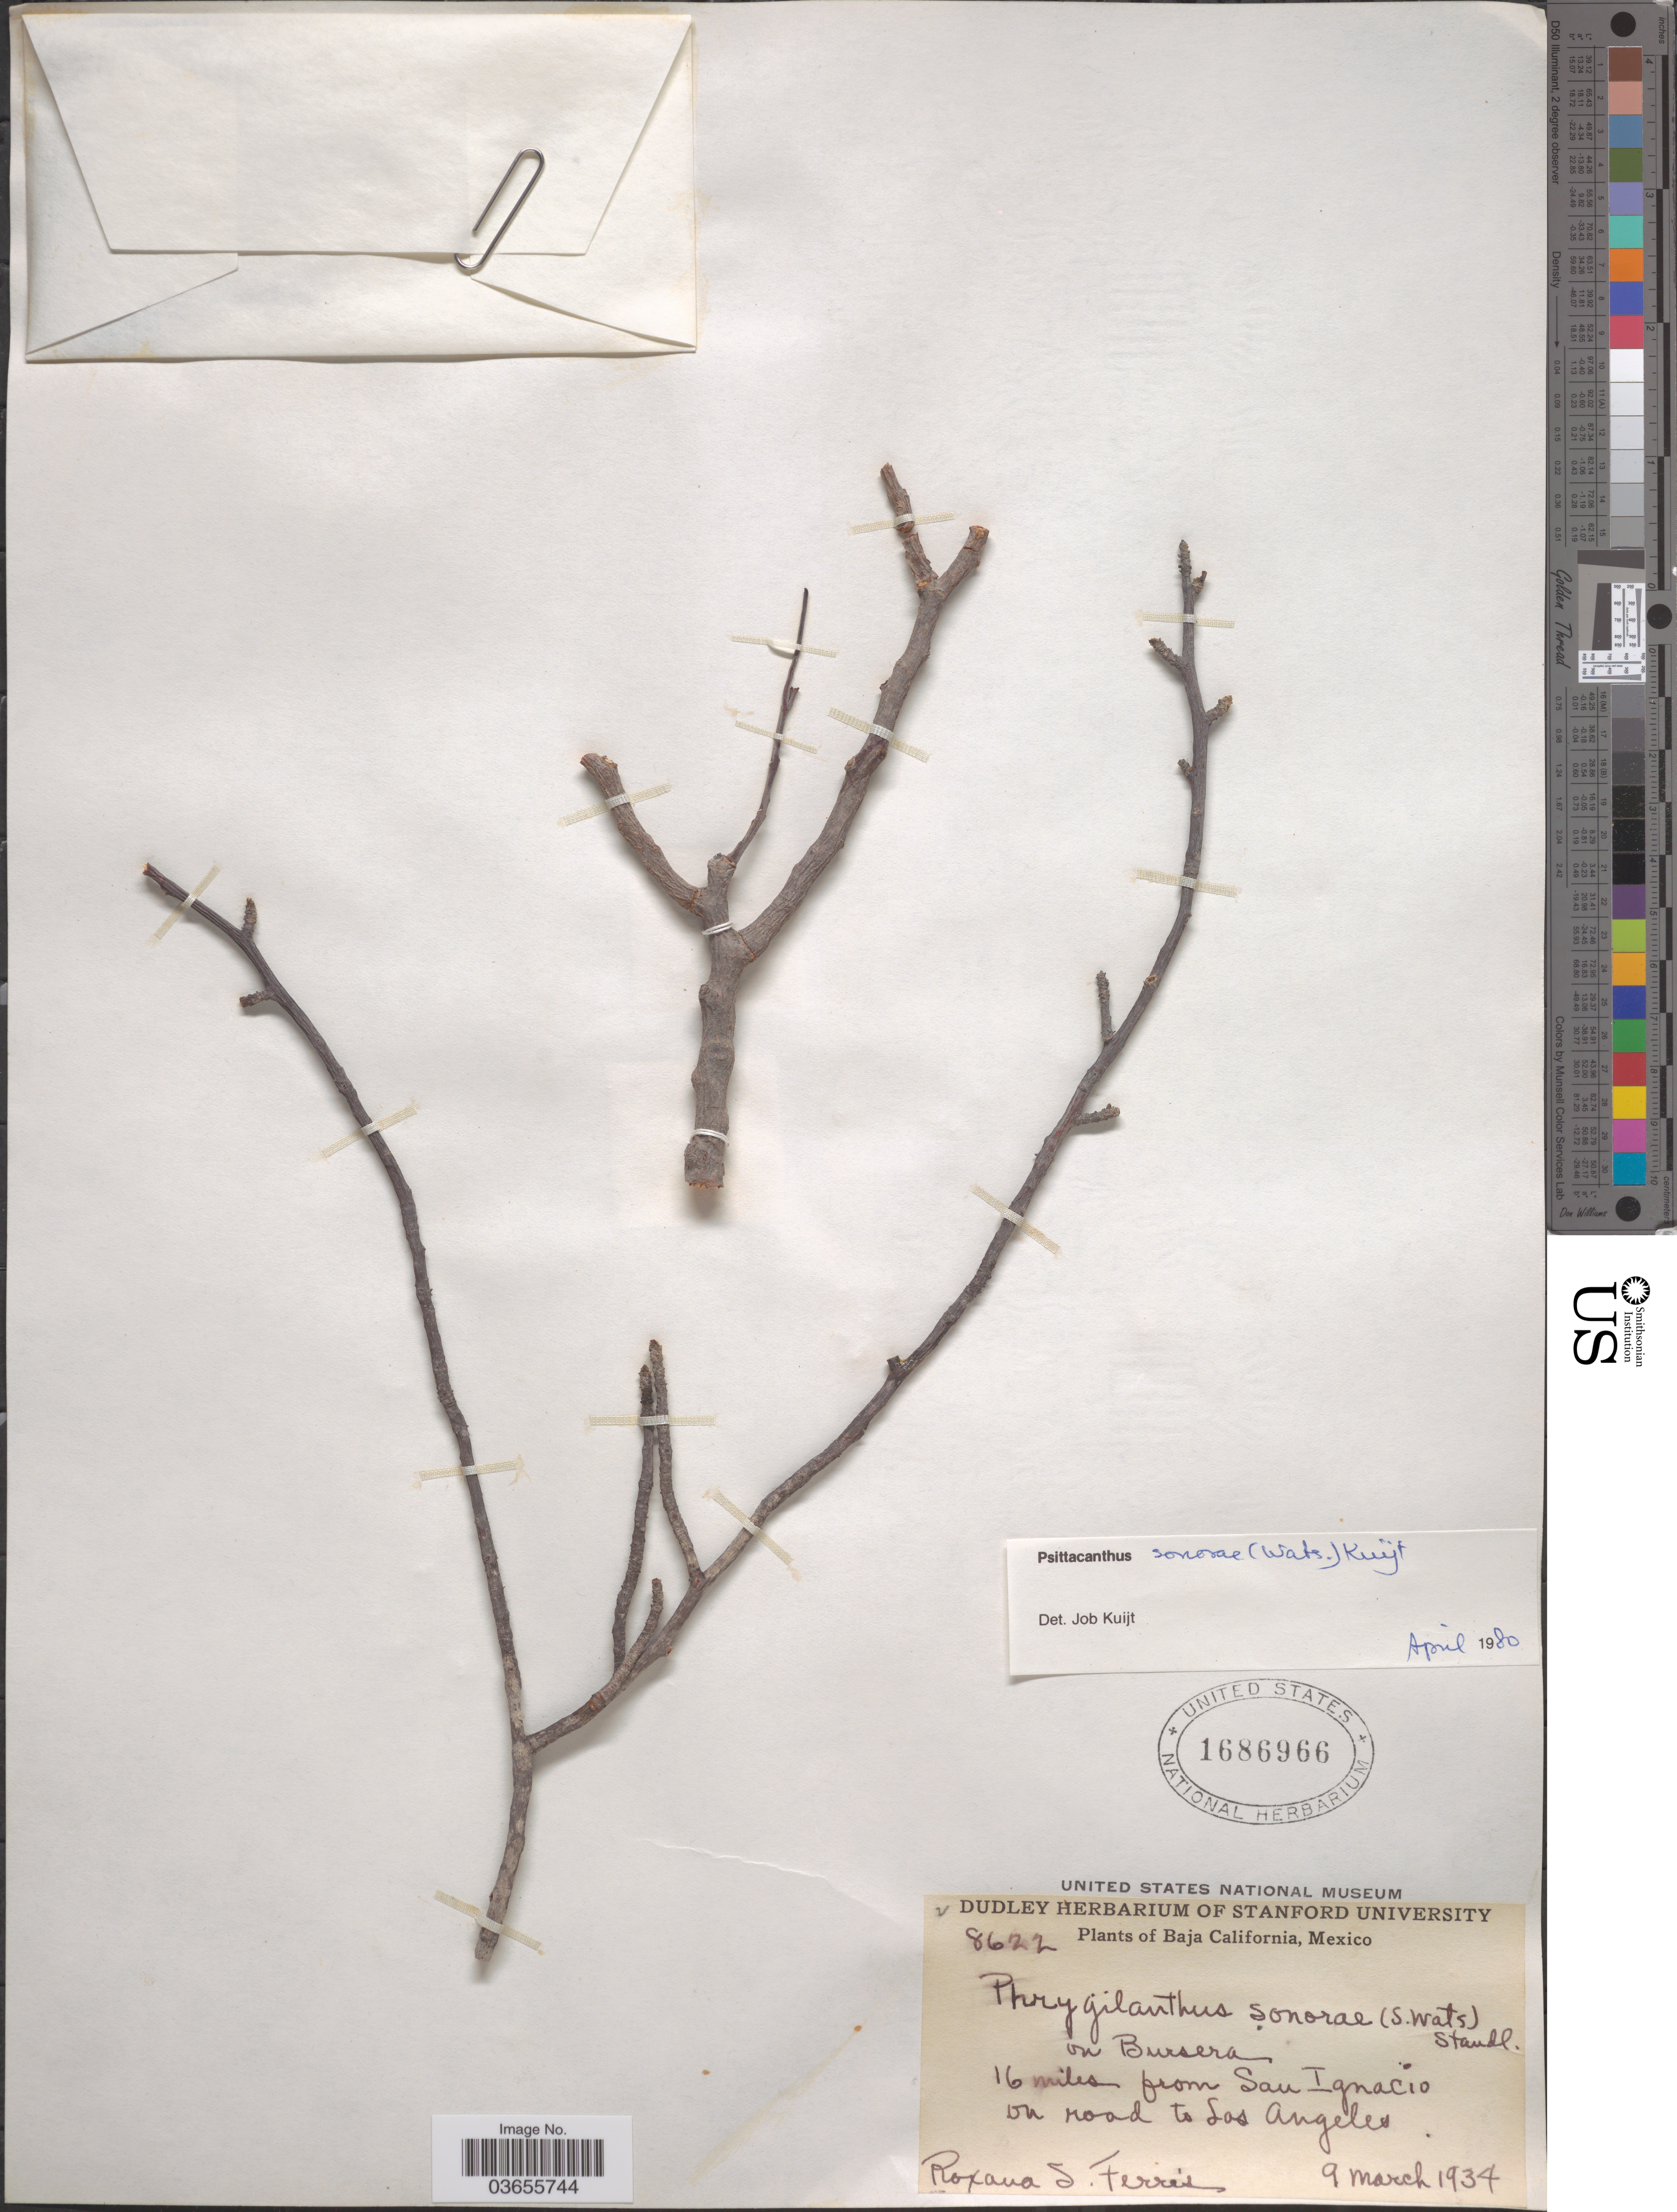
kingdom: Plantae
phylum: Tracheophyta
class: Magnoliopsida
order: Santalales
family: Loranthaceae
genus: Psittacanthus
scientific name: Psittacanthus sonorae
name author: (S. Watson) Kuijt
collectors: R. S. Ferris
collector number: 8622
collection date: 1934-03-09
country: Mexico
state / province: Baja California Norte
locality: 16 miles from San Ignacio on road to Los Angeles.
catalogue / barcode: US 1686966